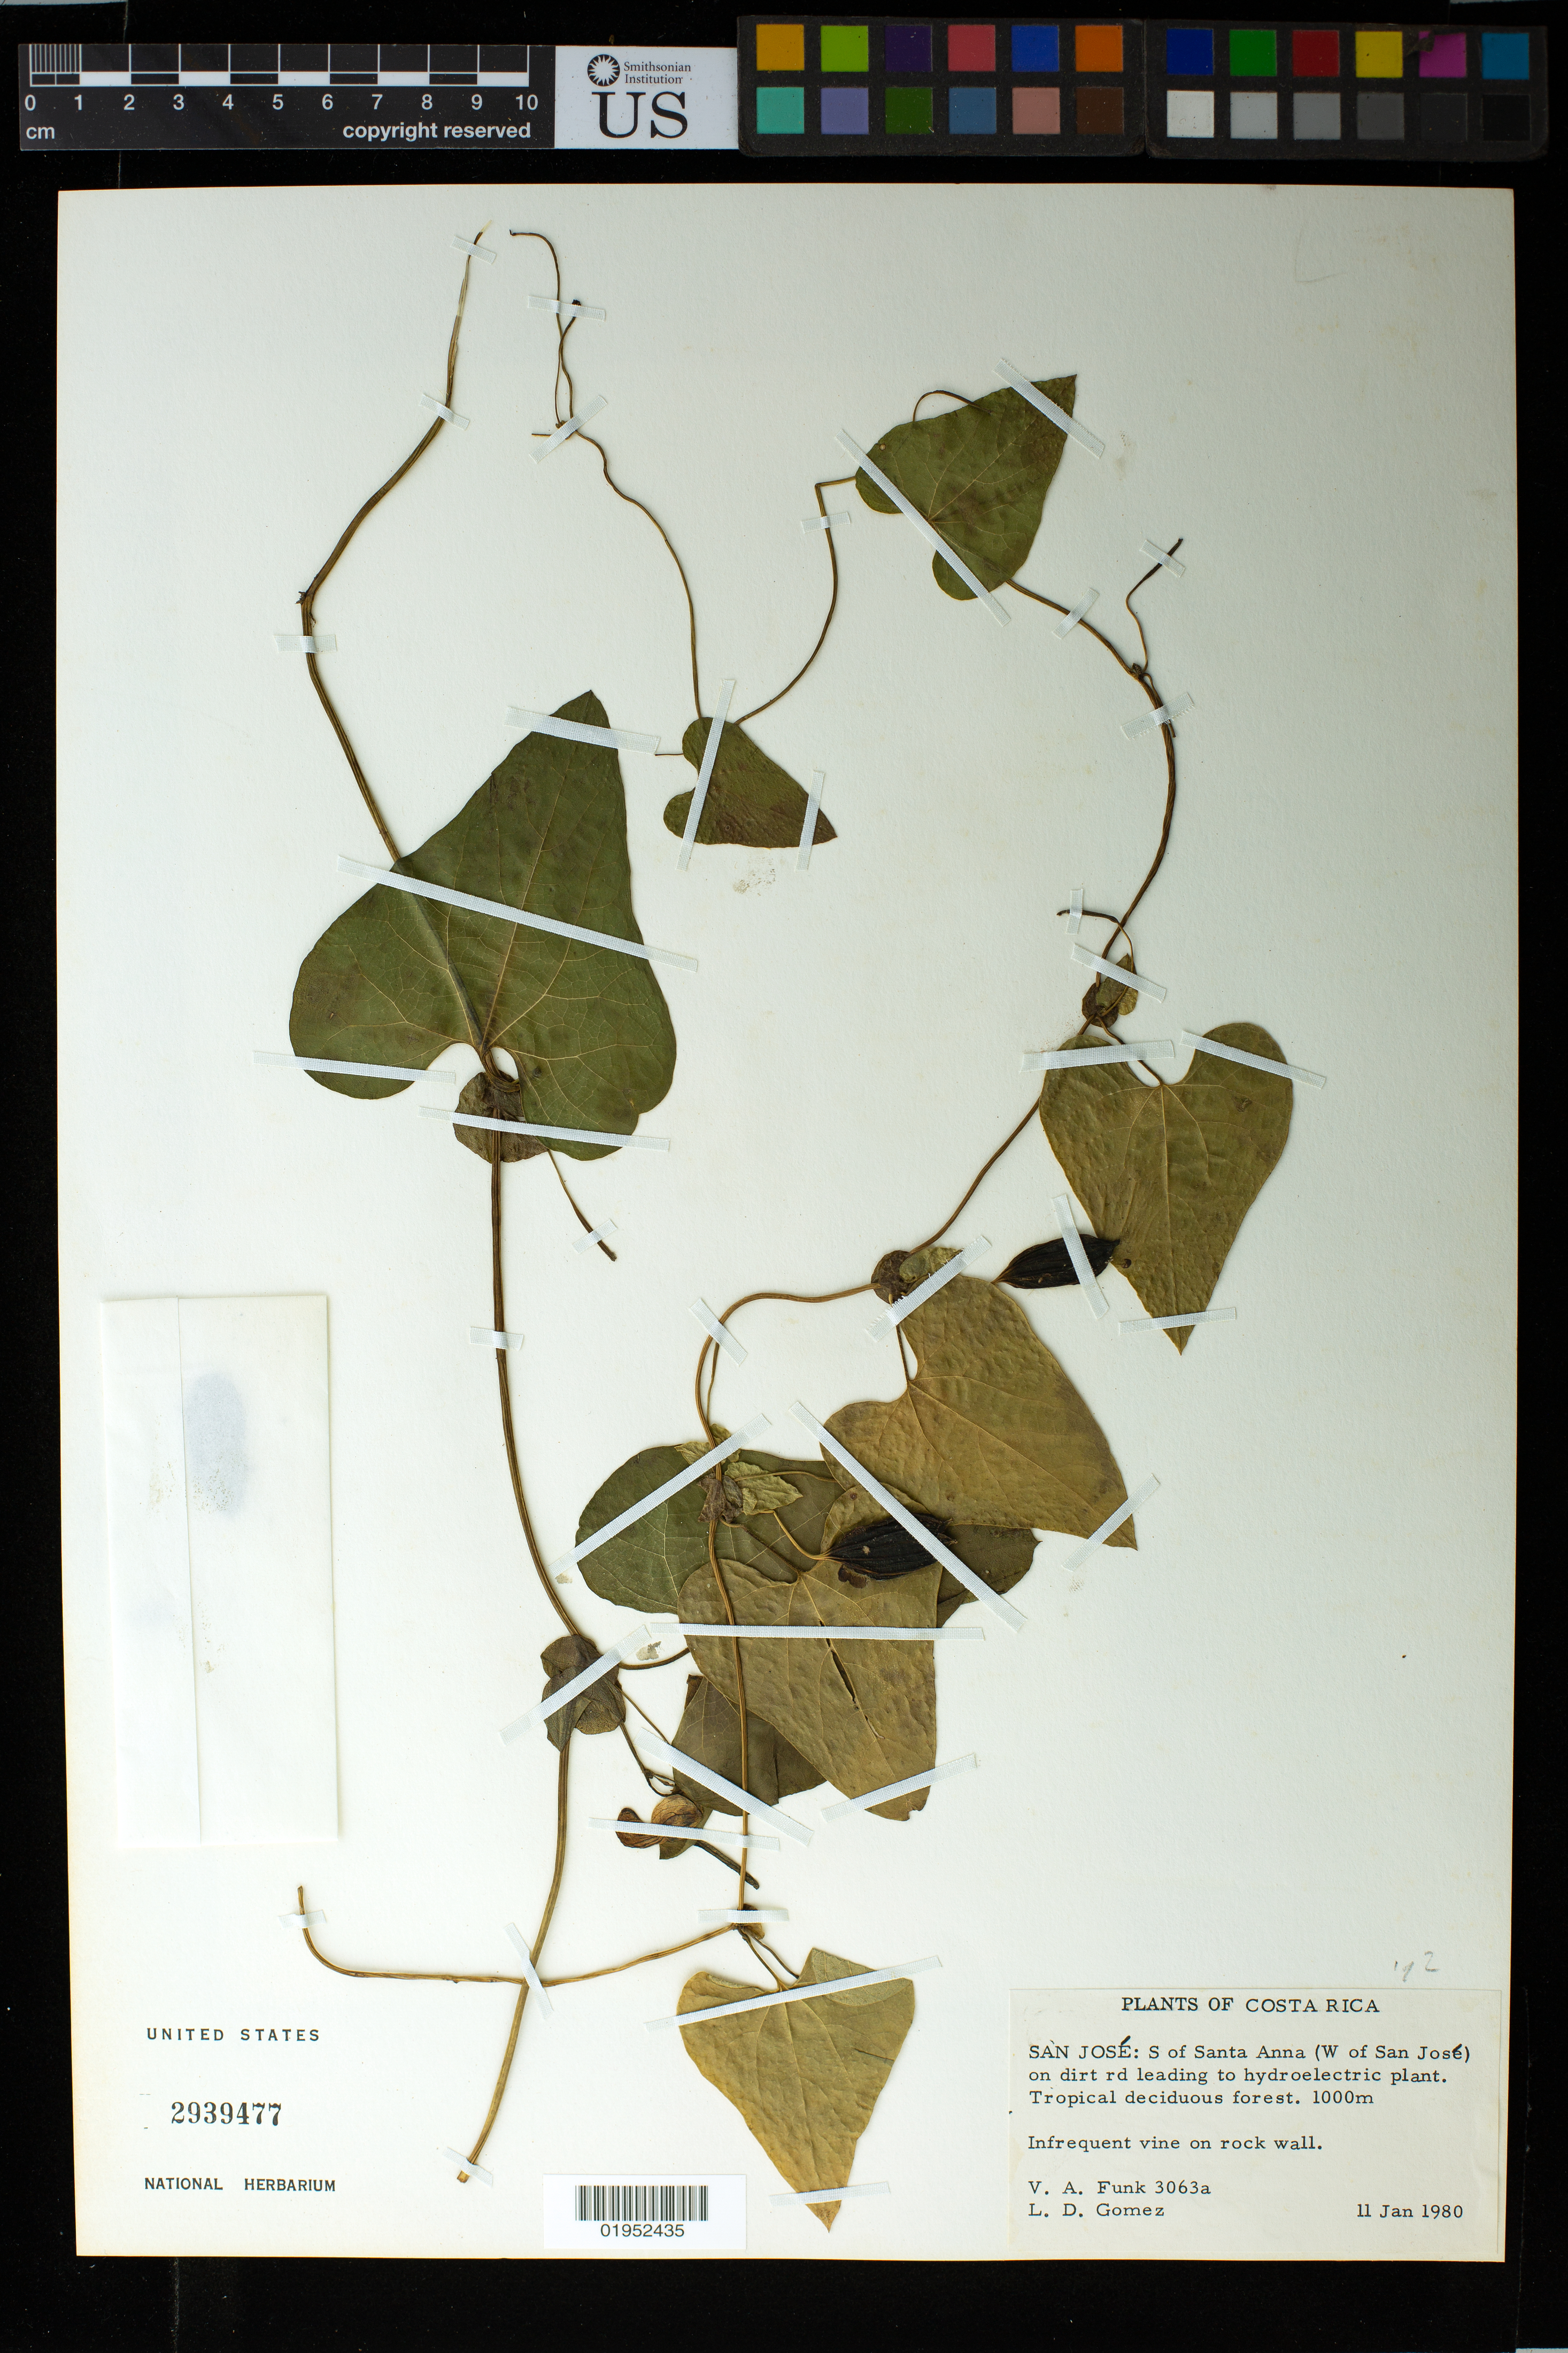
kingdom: Plantae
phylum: Tracheophyta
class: Magnoliopsida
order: Piperales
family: Aristolochiaceae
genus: Aristolochia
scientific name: Aristolochia anguicida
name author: Jacq.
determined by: Jiménez, José Estaban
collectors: V. Funk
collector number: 3063a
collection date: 1980-01-11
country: Costa Rica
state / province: San José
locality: San José, S of Santa Anna (W of San José), road to hydroelectric plant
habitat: Tropical deciduous forest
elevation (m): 1100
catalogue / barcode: US 2939477